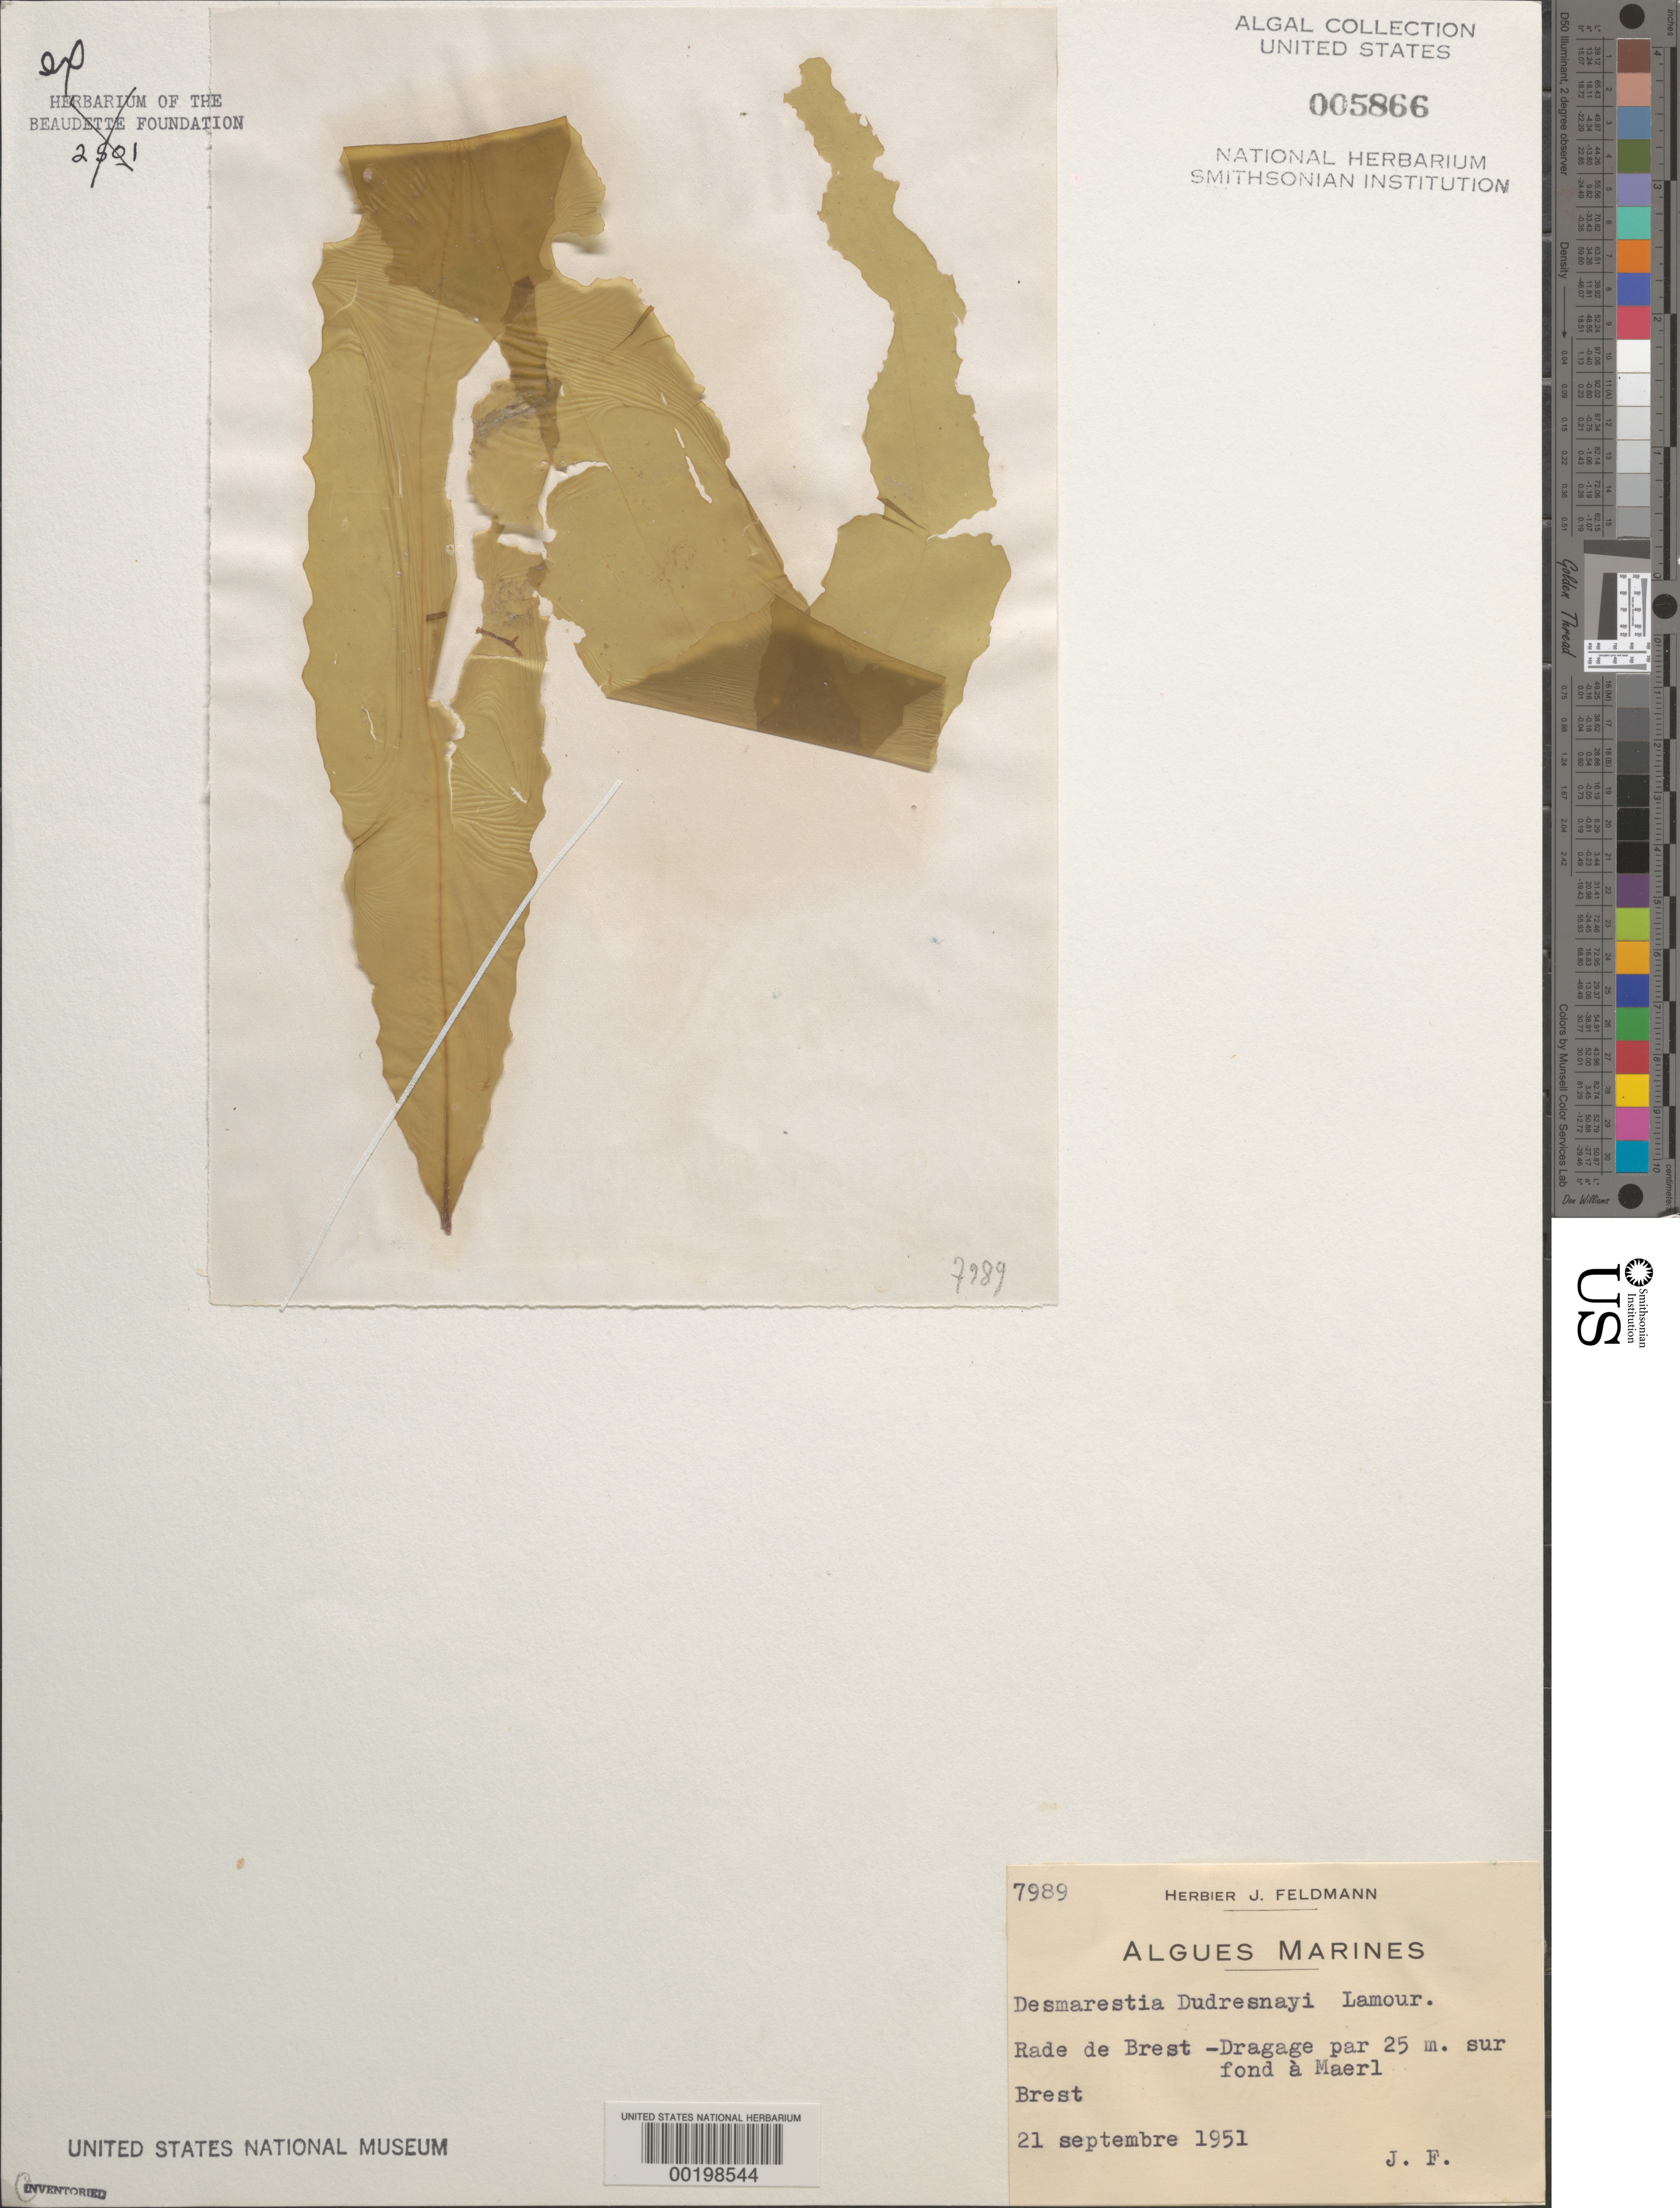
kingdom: Chromista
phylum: Ochrophyta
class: Phaeophyceae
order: Desmarestiales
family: Desmarestiaceae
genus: Desmarestia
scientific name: Desmarestia dudresnayi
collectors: J. Feldmann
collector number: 7989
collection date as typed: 21 Sep 1951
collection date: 1951-09-21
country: France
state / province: Bretagne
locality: Brest, rade de brest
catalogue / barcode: US 5866